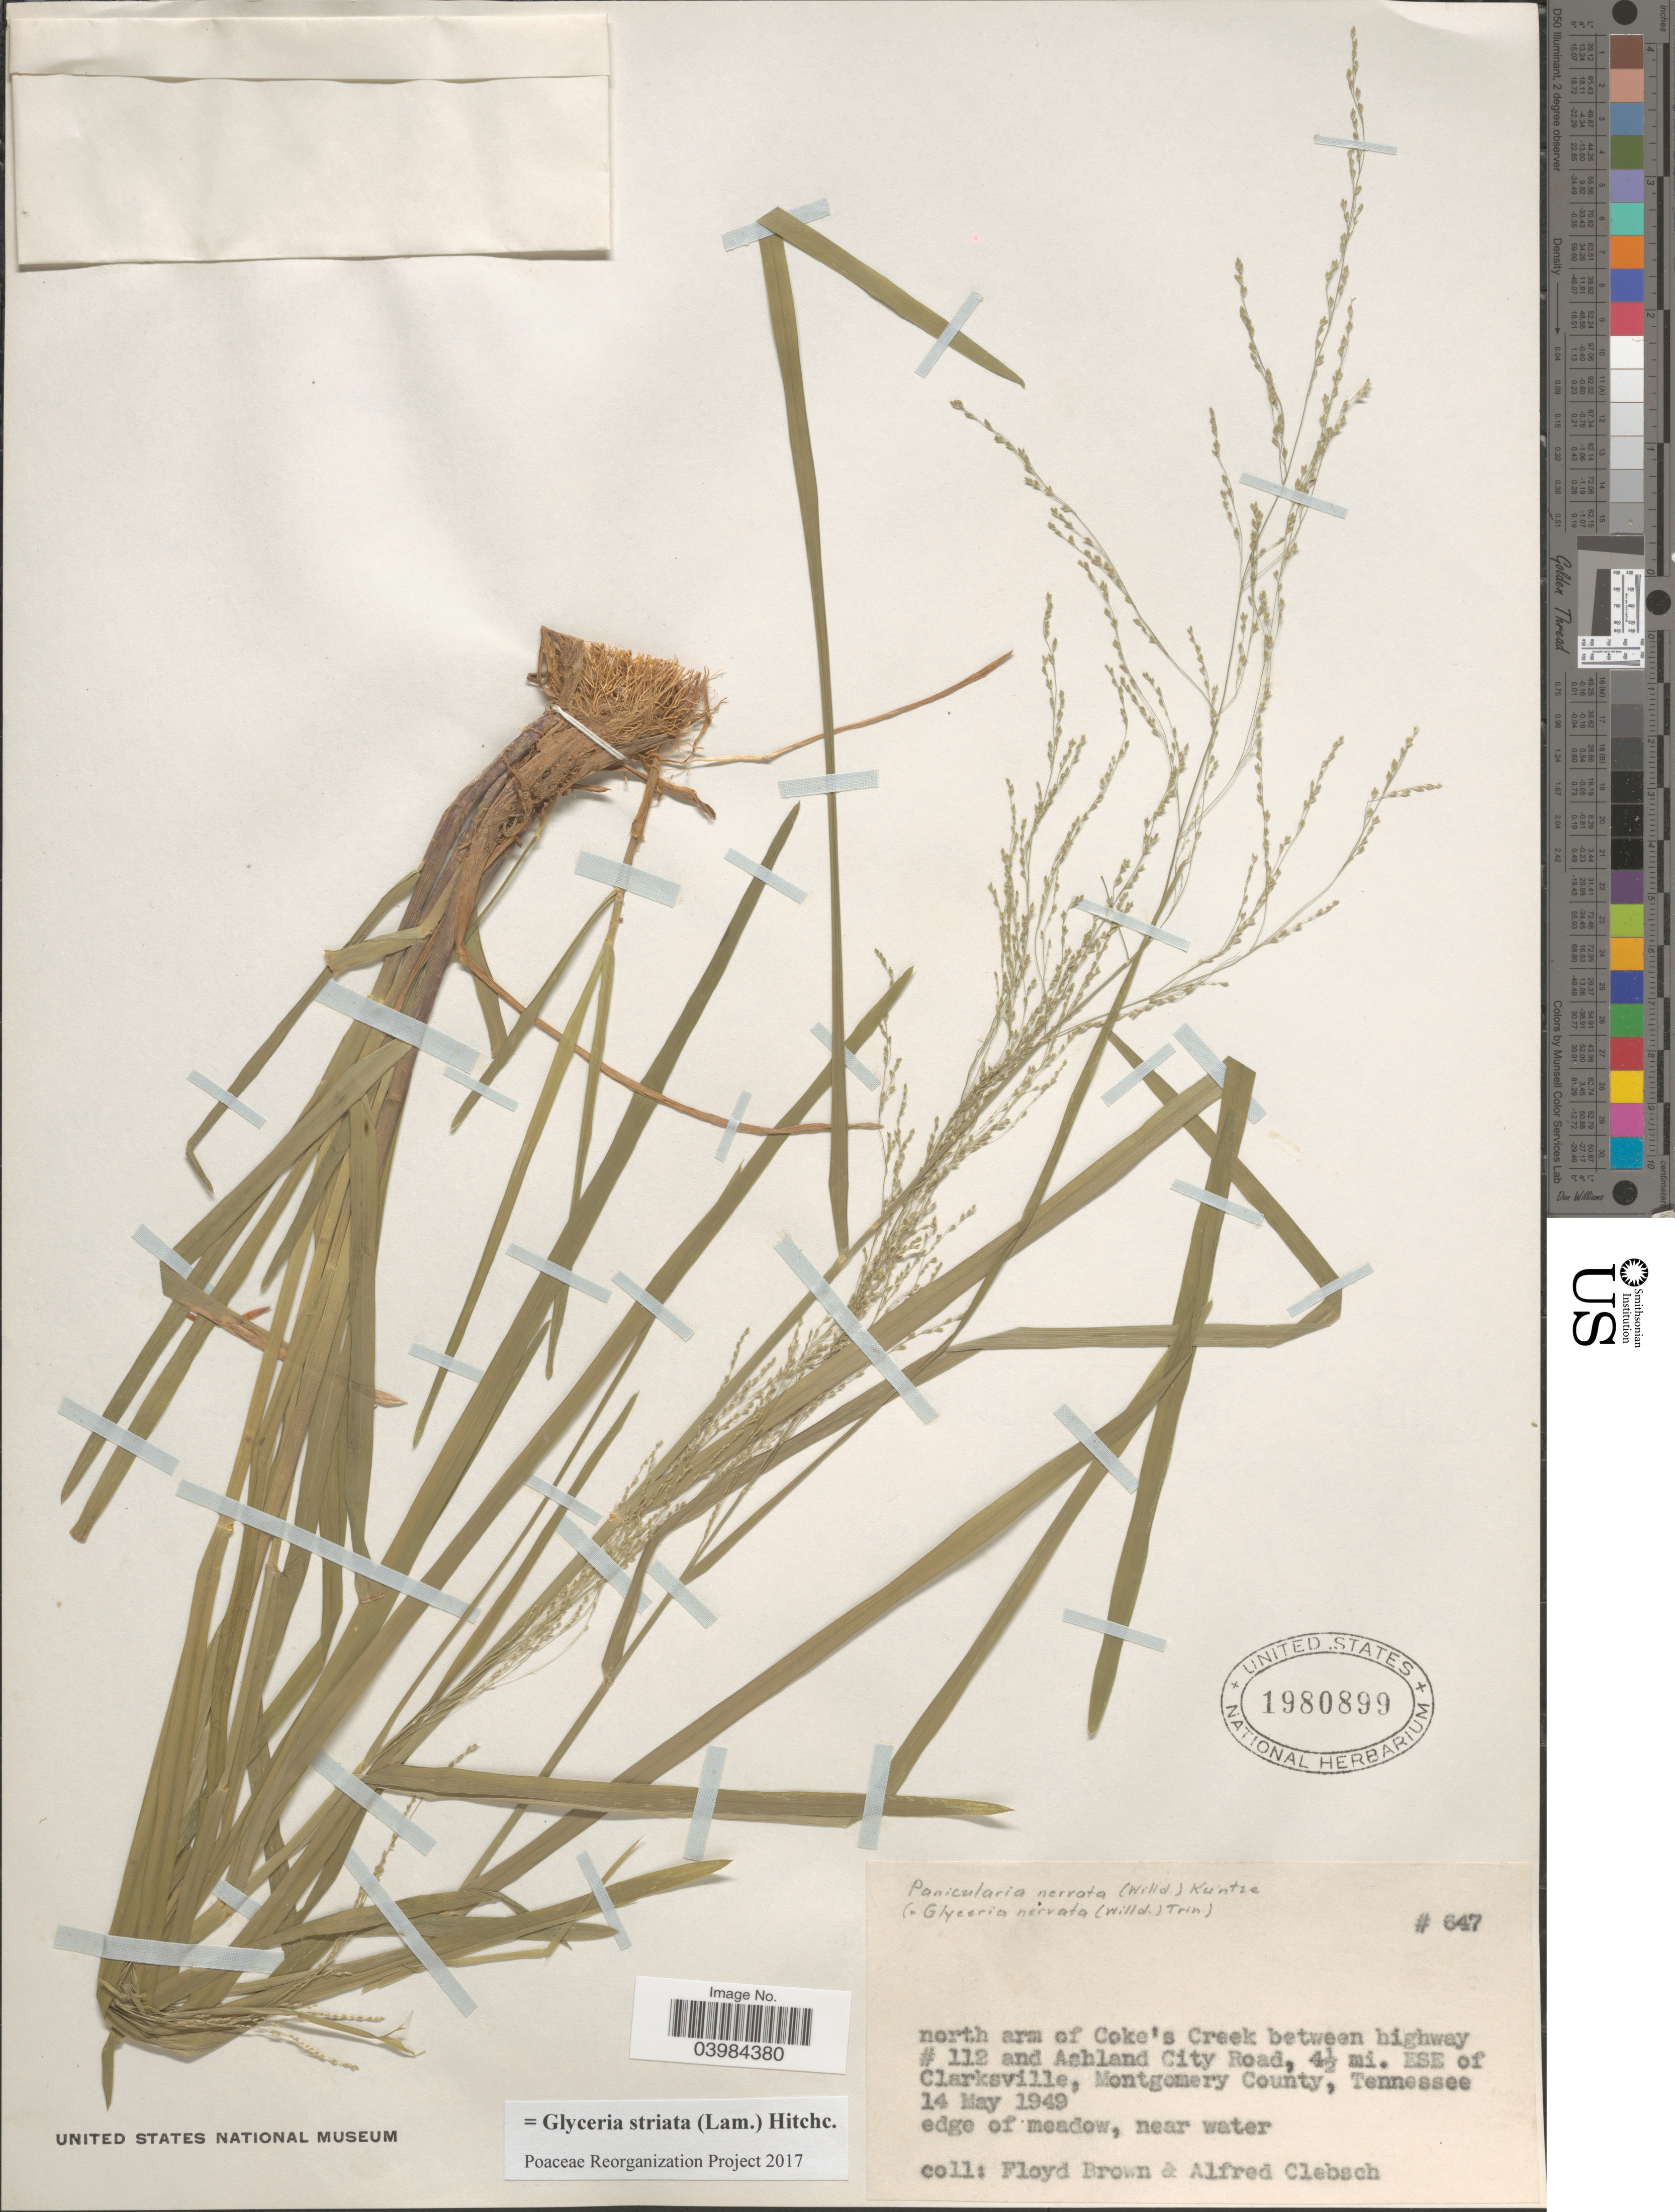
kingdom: Plantae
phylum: Tracheophyta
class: Liliopsida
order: Poales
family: Poaceae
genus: Glyceria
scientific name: Glyceria striata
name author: (Lam.) Hitchc.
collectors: F. Brown & A. Clebsch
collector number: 647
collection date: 1949-05-14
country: United States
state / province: Tennessee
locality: North arm of Coke's Creek between highway # 112 and Ashland City Road, 4½ mi. ESE of Clarksville, Montgomery County.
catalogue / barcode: US 1980899